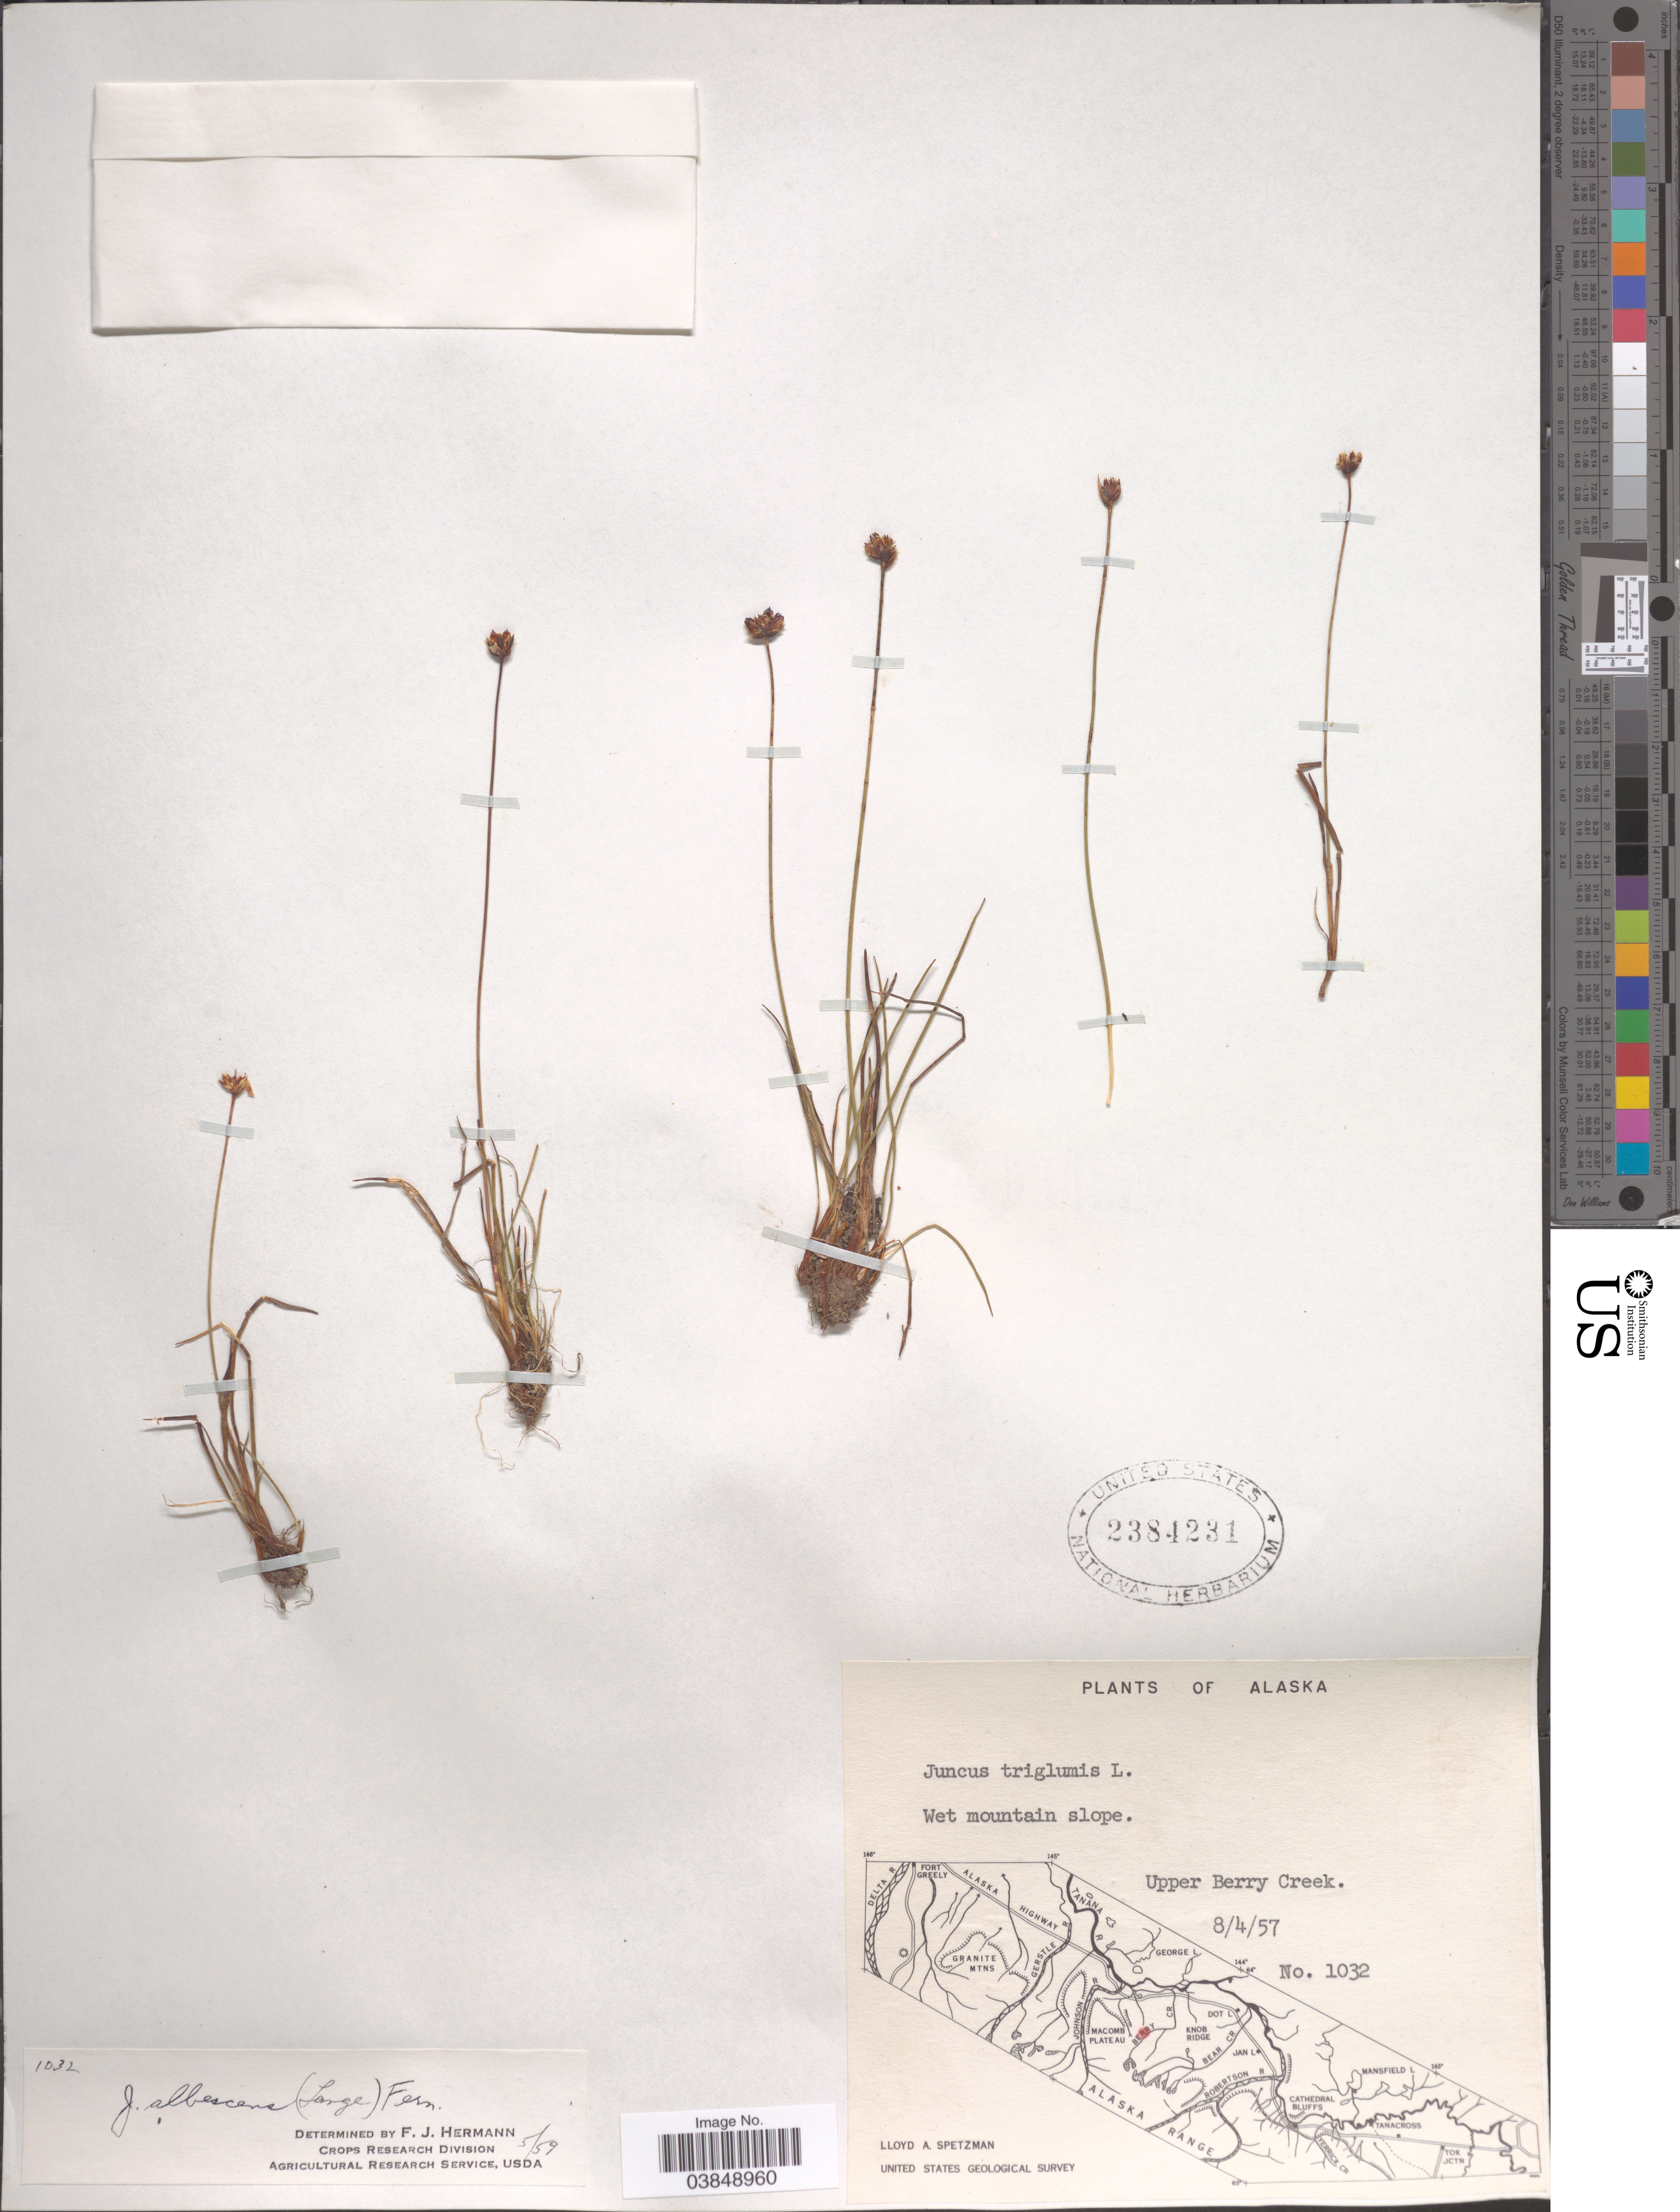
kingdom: Plantae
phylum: Tracheophyta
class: Liliopsida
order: Poales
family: Juncaceae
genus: Juncus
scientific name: Juncus albescens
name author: Fernald & Lange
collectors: L. Spetzman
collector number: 1032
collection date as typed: Transcribed d/m/y: 4/8/57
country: United States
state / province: Alaska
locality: Upper Berry Creek.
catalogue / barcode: US 2384231